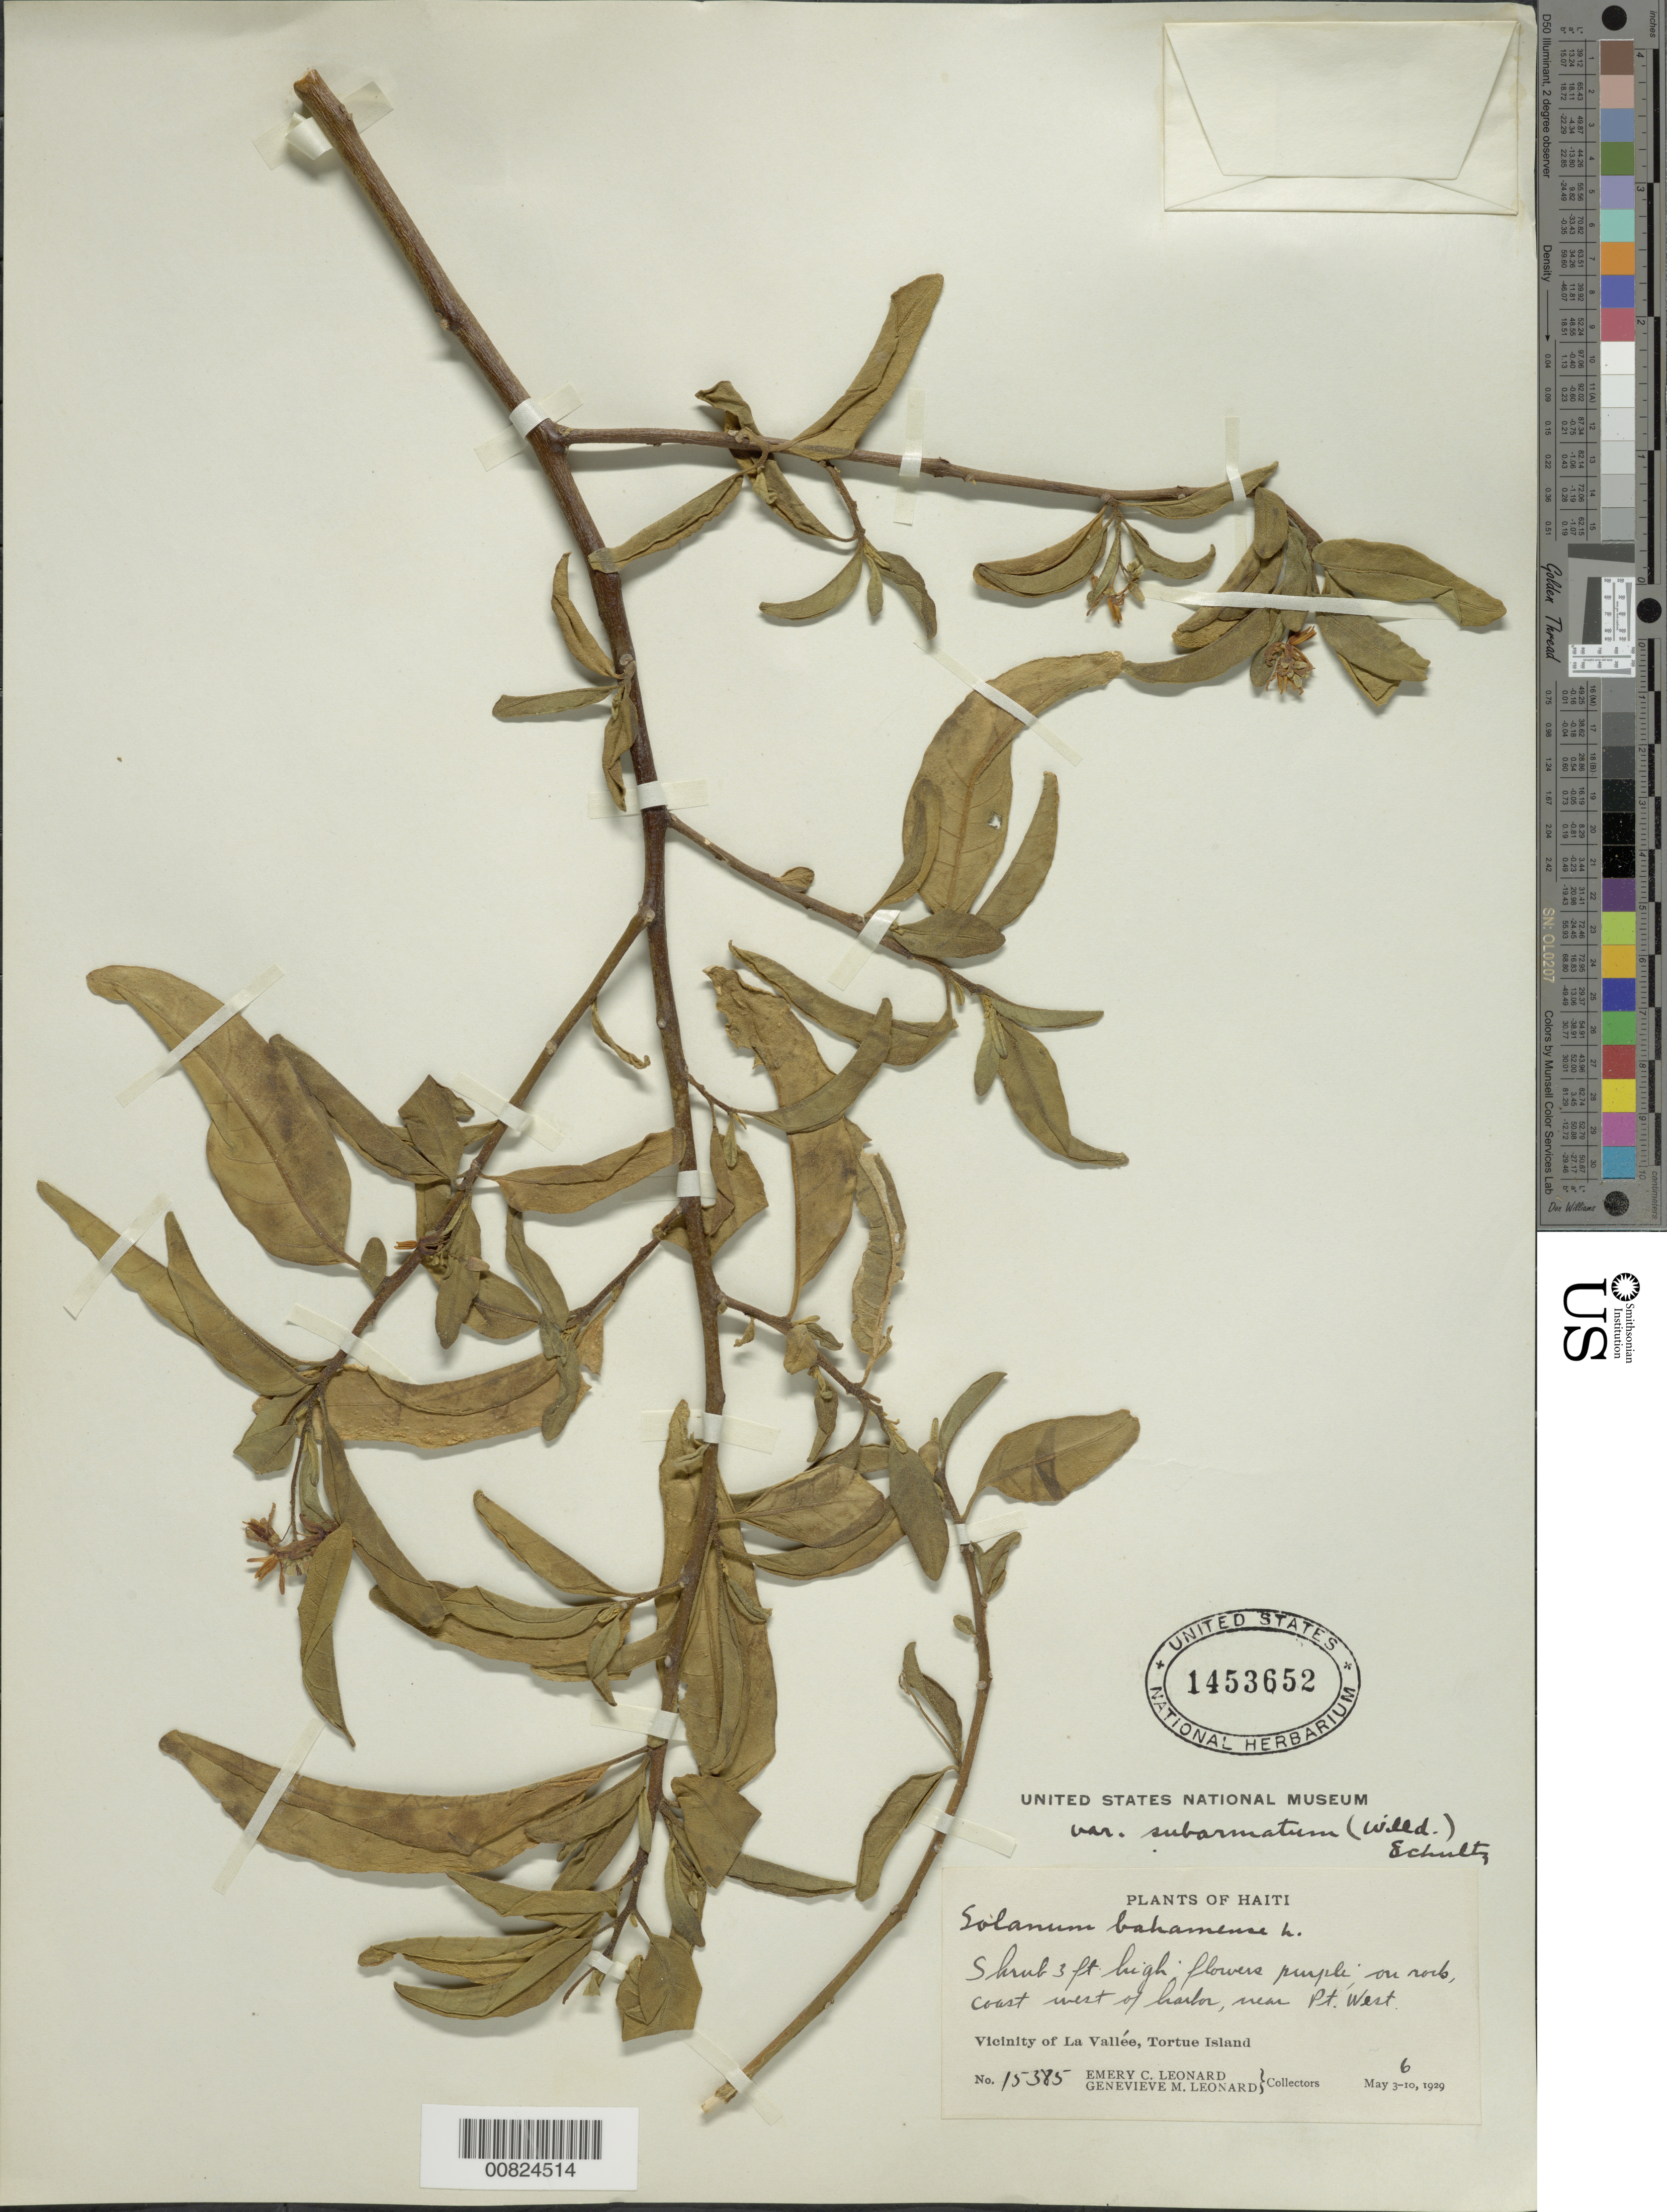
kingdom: Plantae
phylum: Tracheophyta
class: Magnoliopsida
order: Solanales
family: Solanaceae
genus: Solanum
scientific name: Solanum bahamense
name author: L.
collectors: E. C. Leonard & G. M. Leonard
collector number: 15385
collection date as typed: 06 May 1929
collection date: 1929-05-06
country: Haiti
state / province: Nord-Ouest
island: Île de la Tortue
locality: Vicinity of La Vallée, W of harbor, near Pt. West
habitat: On rocks along coast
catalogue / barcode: US 1453652